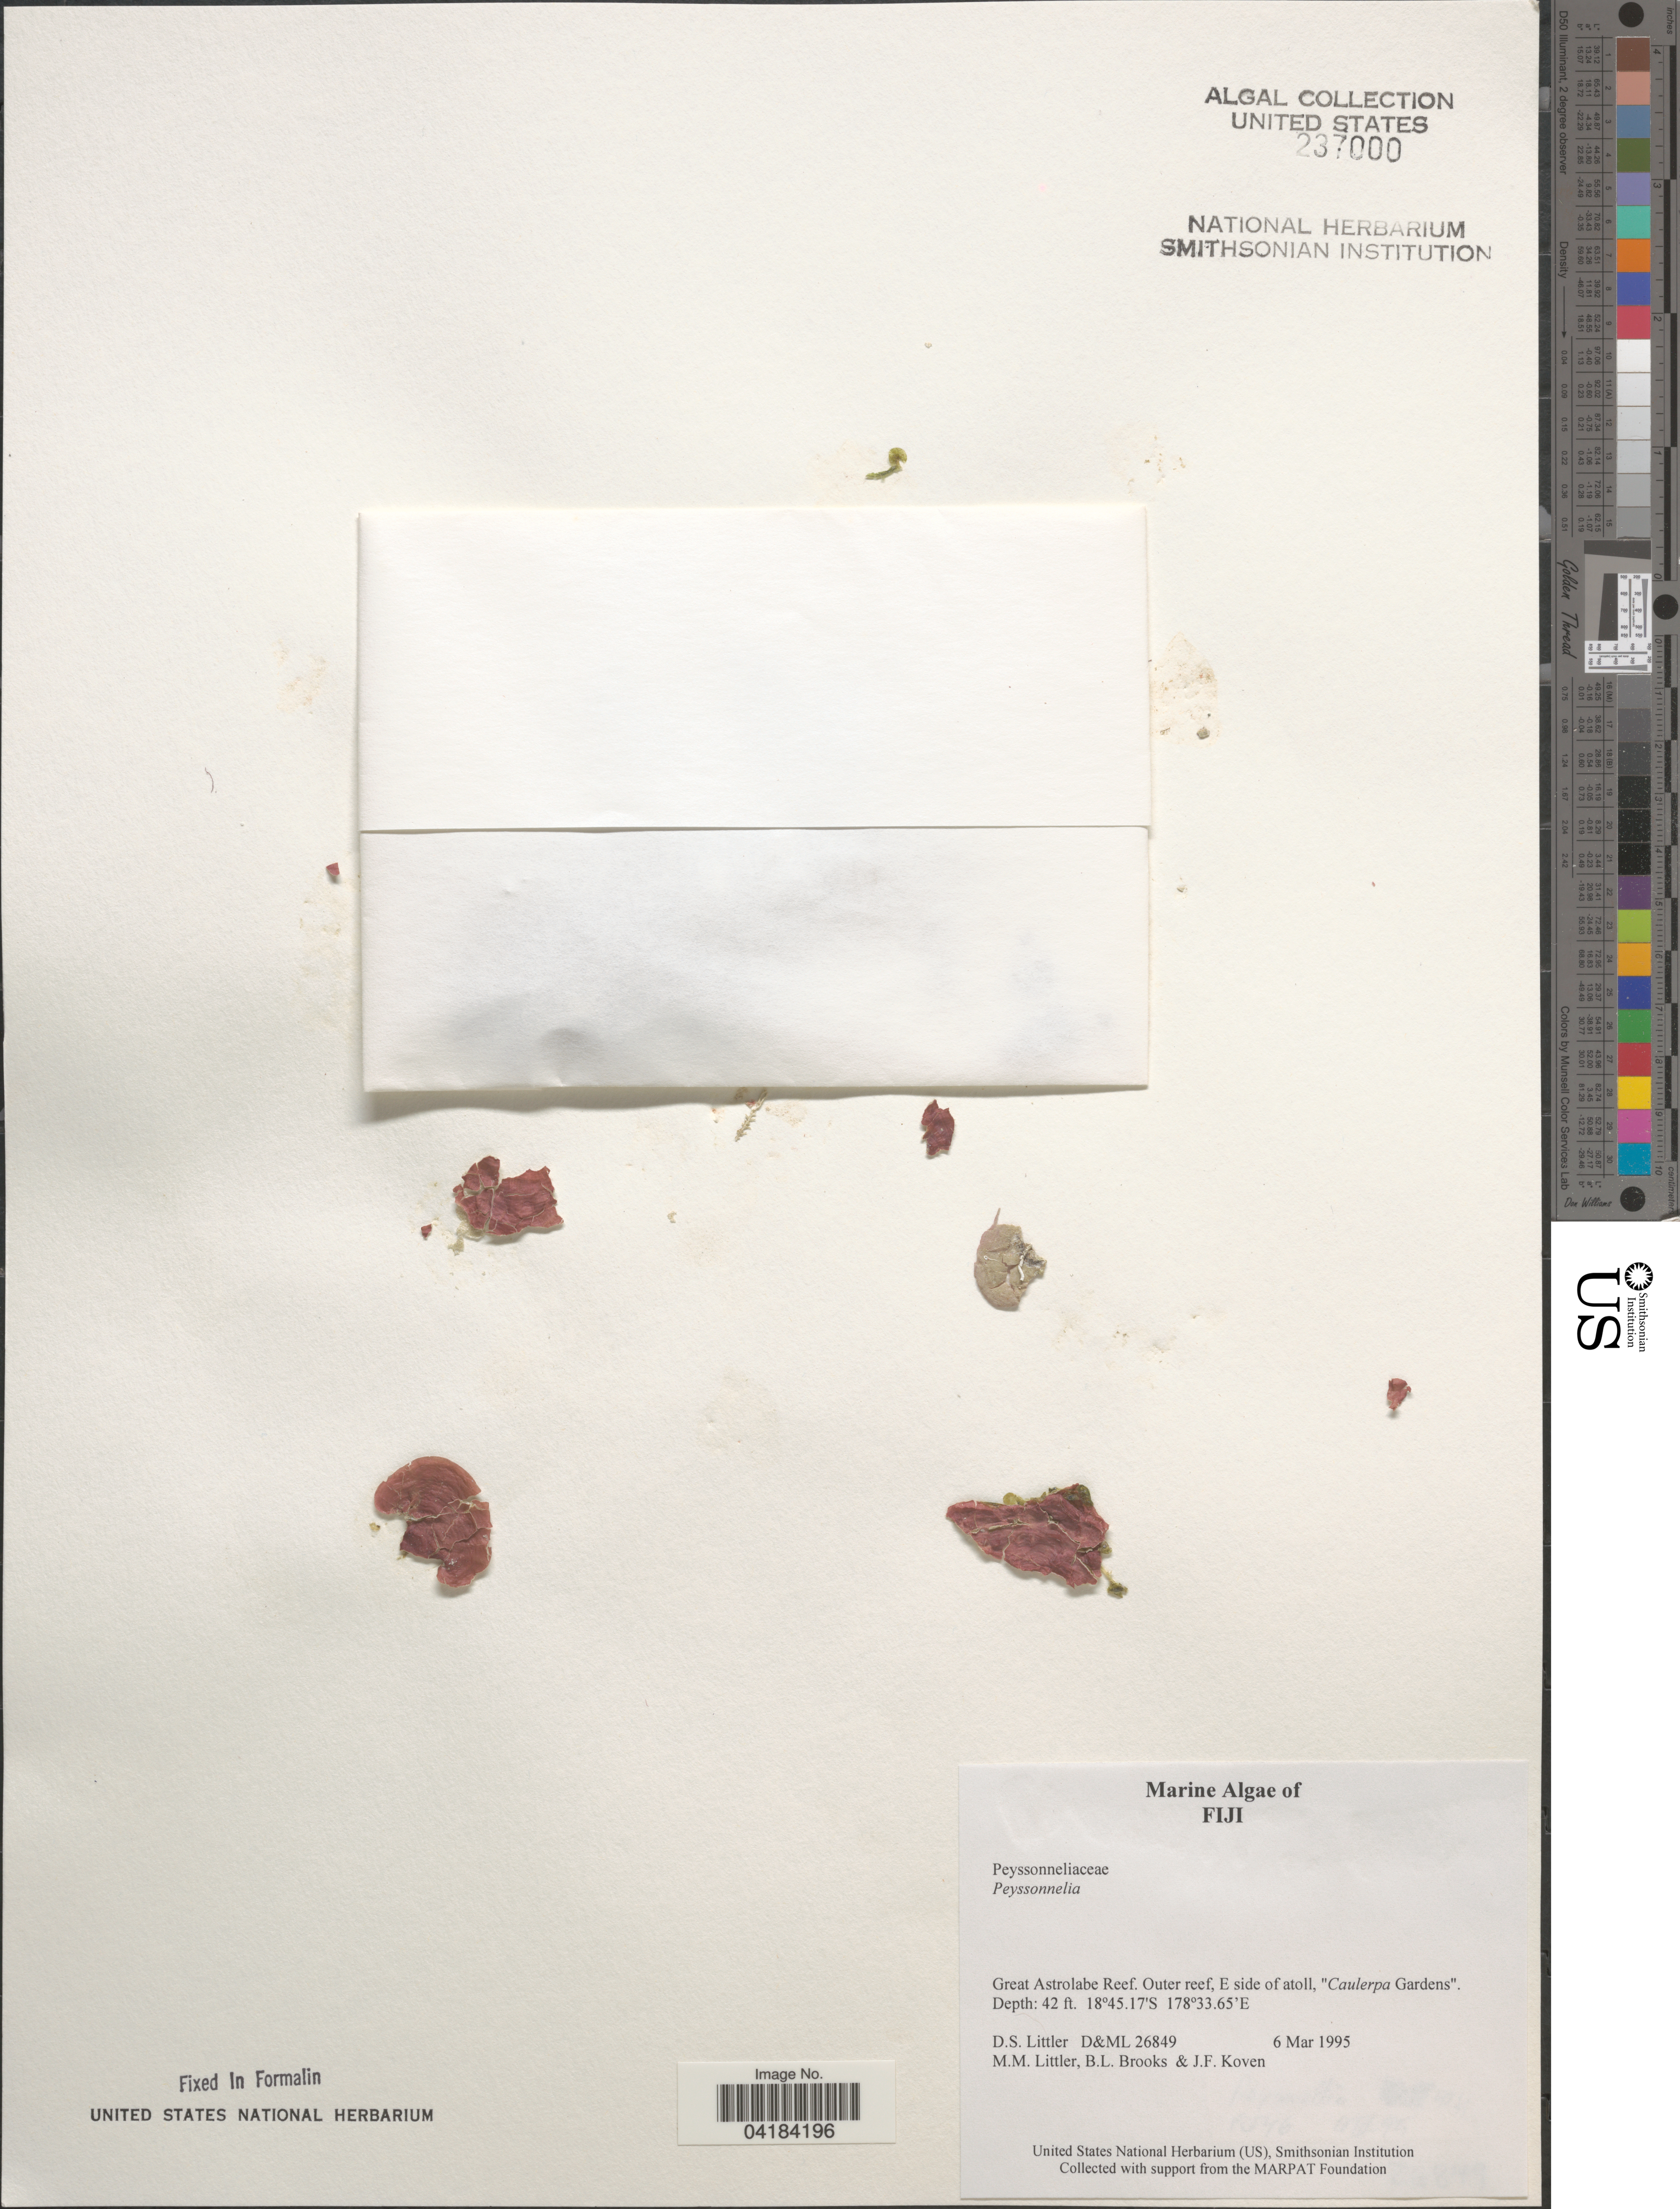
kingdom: Plantae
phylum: Rhodophyta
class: Florideophyceae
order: Peyssonneliales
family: Peyssonneliaceae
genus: Peyssonnelia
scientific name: Peyssonnelia sp.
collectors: D. S. Littler, B. Brooks & J. Koven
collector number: D&ML26849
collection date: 1995-03-06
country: Fiji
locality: Great Astrolabe Reef. Outer reef, E side of atoll, "Caulerpa Gardens".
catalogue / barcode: US 237000